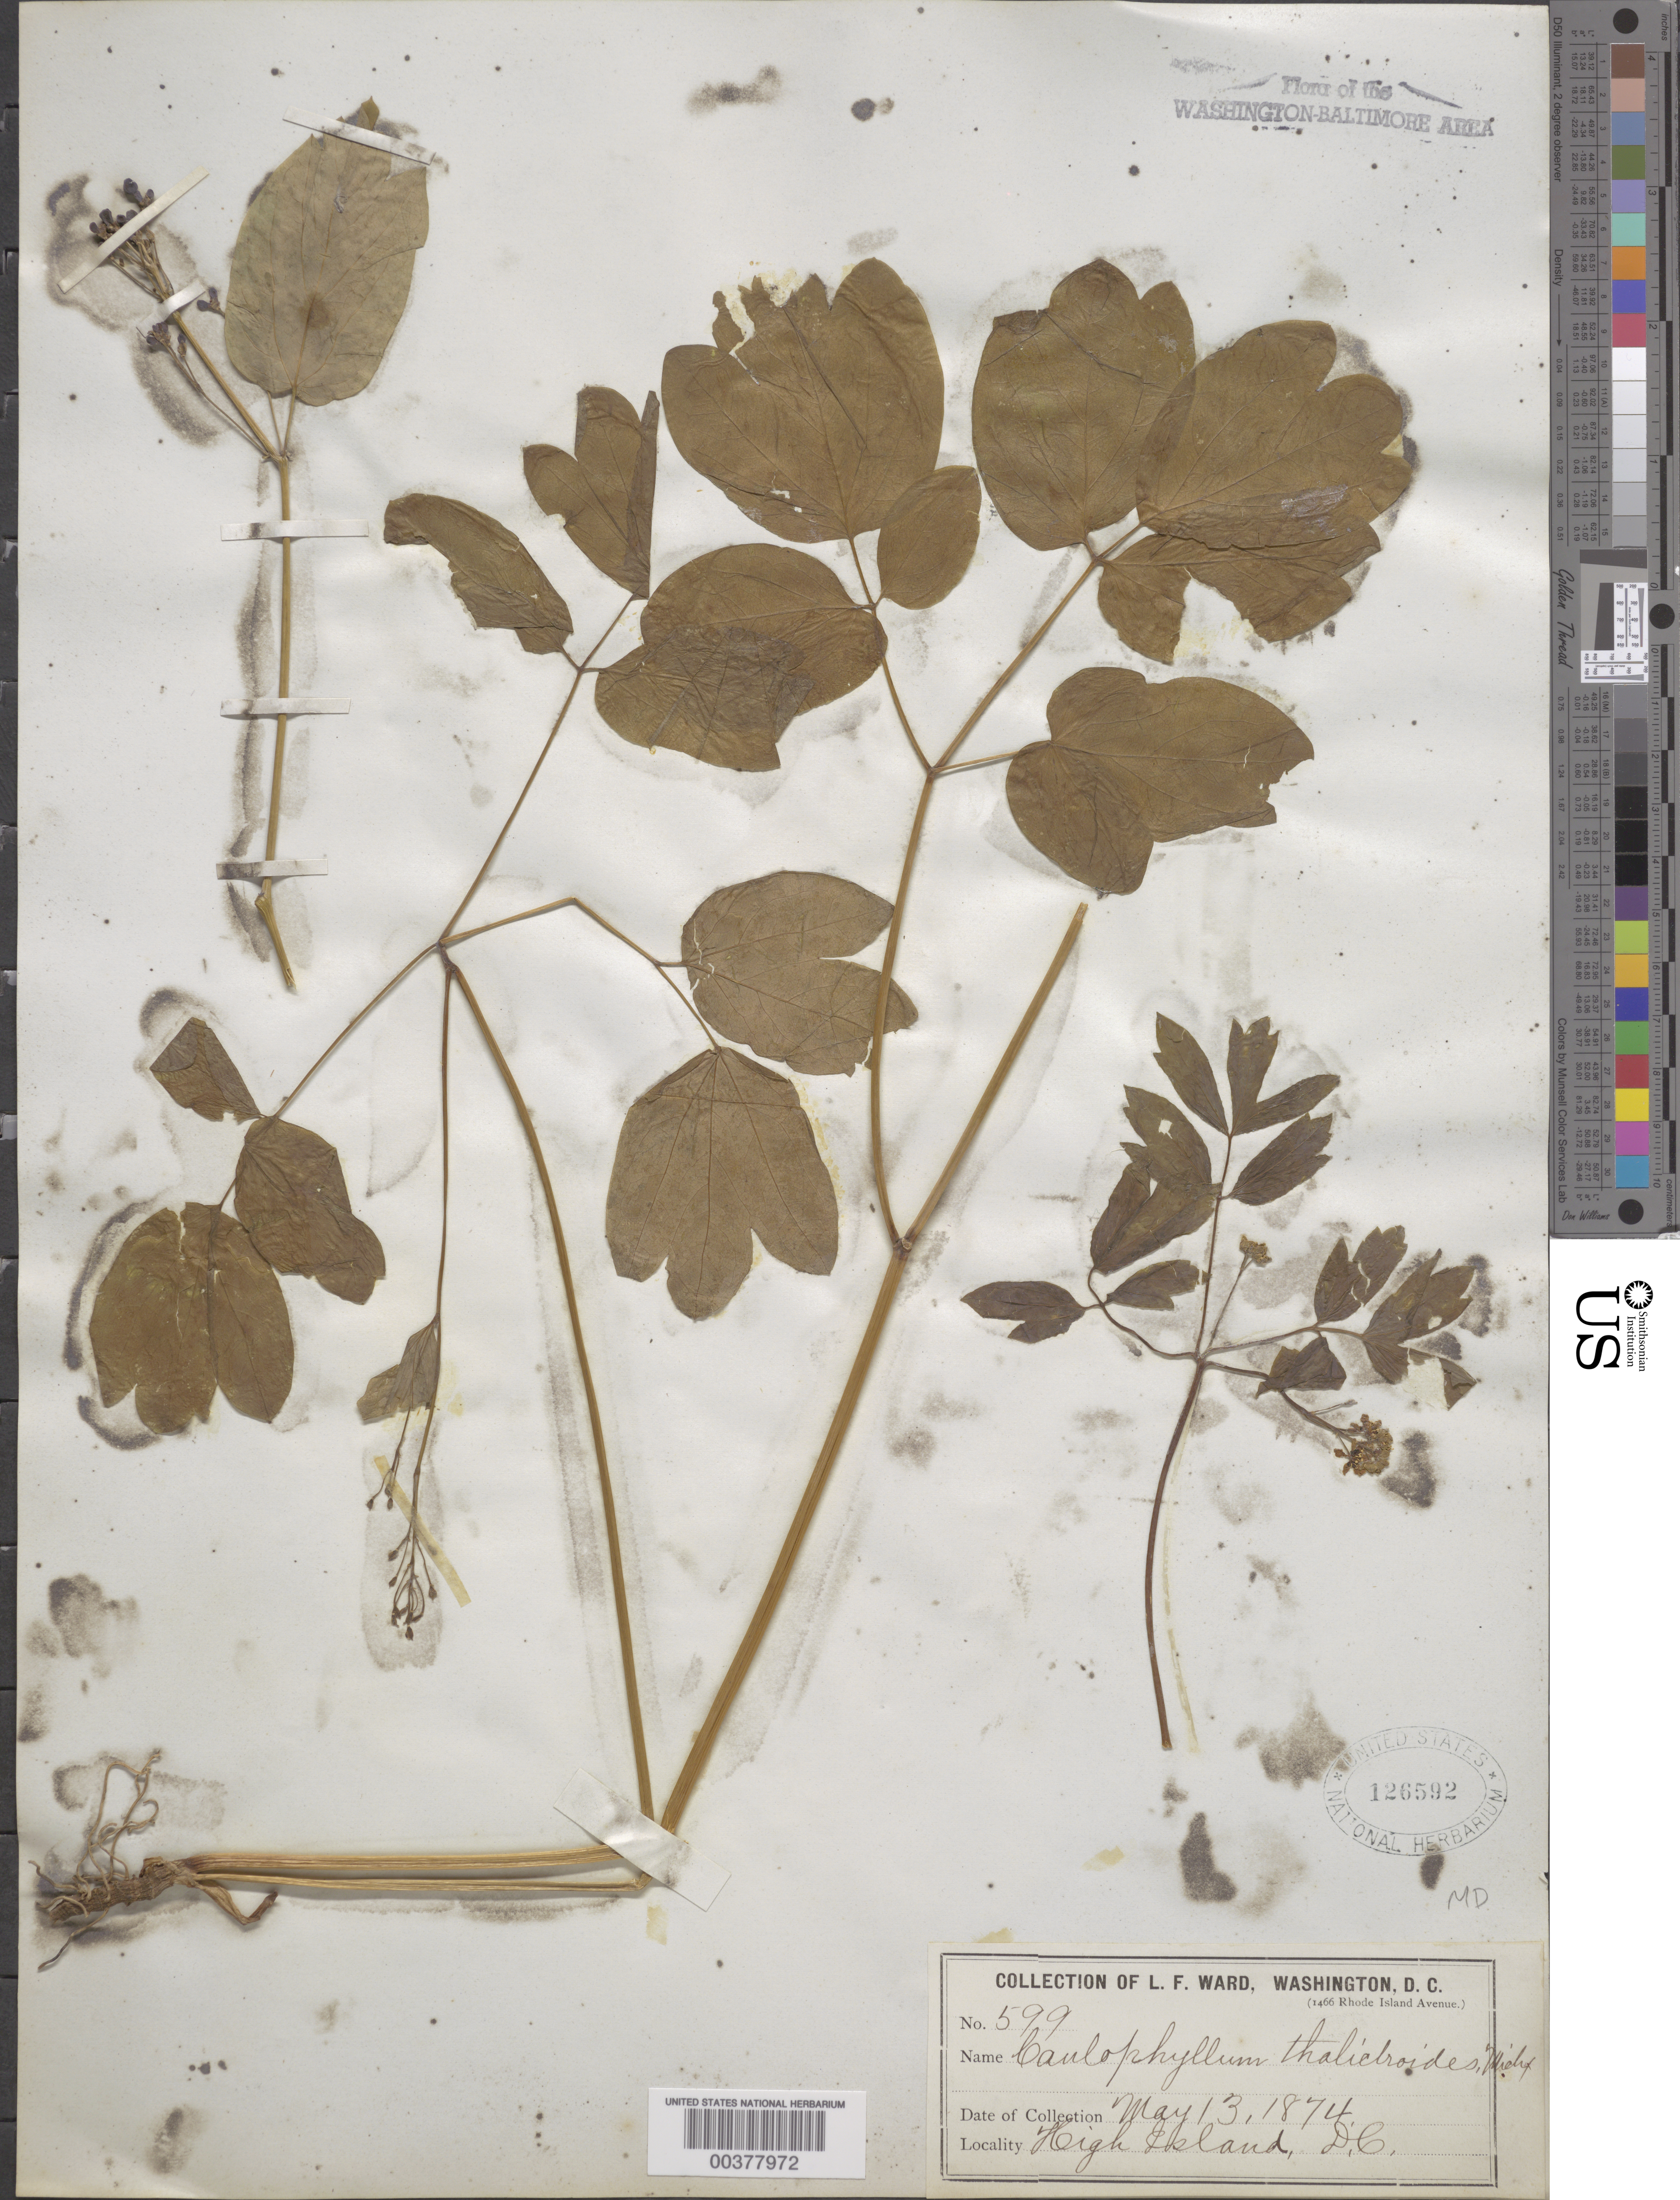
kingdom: Plantae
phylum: Tracheophyta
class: Magnoliopsida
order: Ranunculales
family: Berberidaceae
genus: Caulophyllum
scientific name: Caulophyllum thalictroides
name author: (L.) Michx.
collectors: L. F. Ward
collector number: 599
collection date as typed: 13 May 1874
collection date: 1874-05-13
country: United States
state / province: Maryland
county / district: Montgomery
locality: High Island C. & O. Canal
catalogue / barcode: US 126592